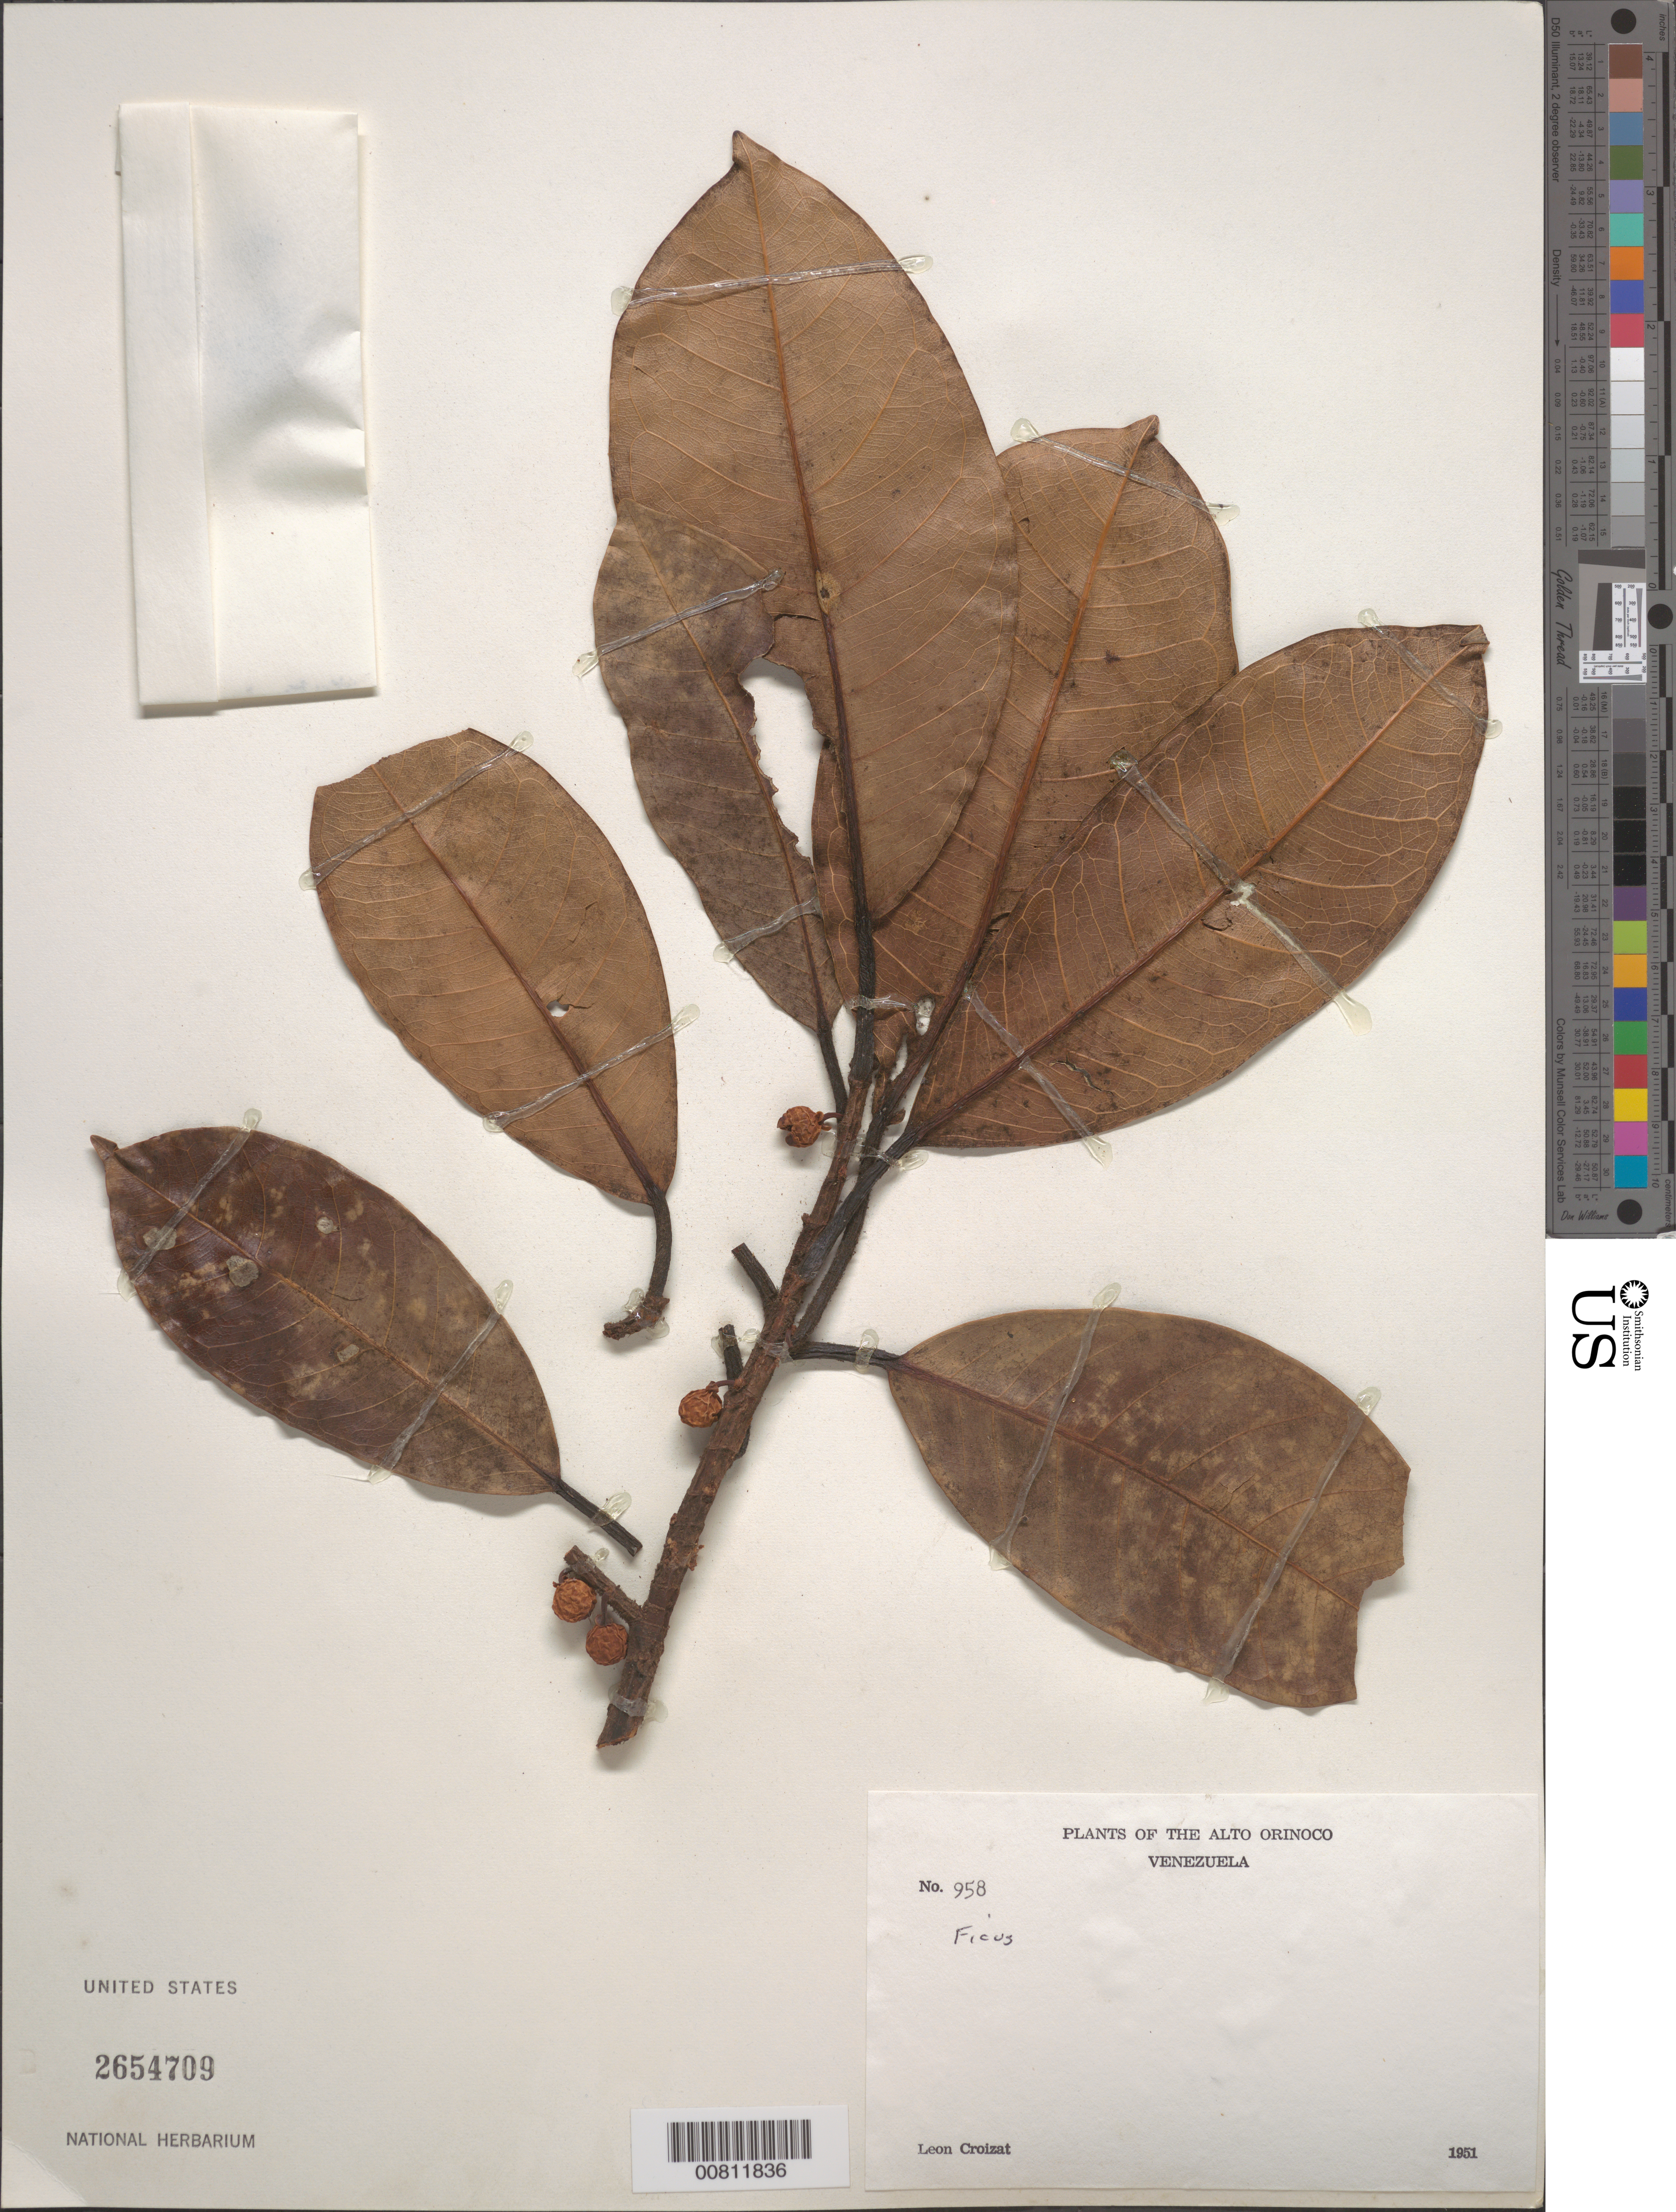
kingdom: Plantae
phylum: Tracheophyta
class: Magnoliopsida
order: Rosales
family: Moraceae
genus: Ficus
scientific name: Ficus subapiculata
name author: (Miq.) Miq.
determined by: Mitidieri, Nicole, (WIS), University of Wisconsin - Madison (UNITED STATES)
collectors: L. C. M. Croizat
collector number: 958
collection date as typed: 1951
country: Venezuela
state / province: Amazonas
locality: Alto Orinoco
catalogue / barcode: US 2654709